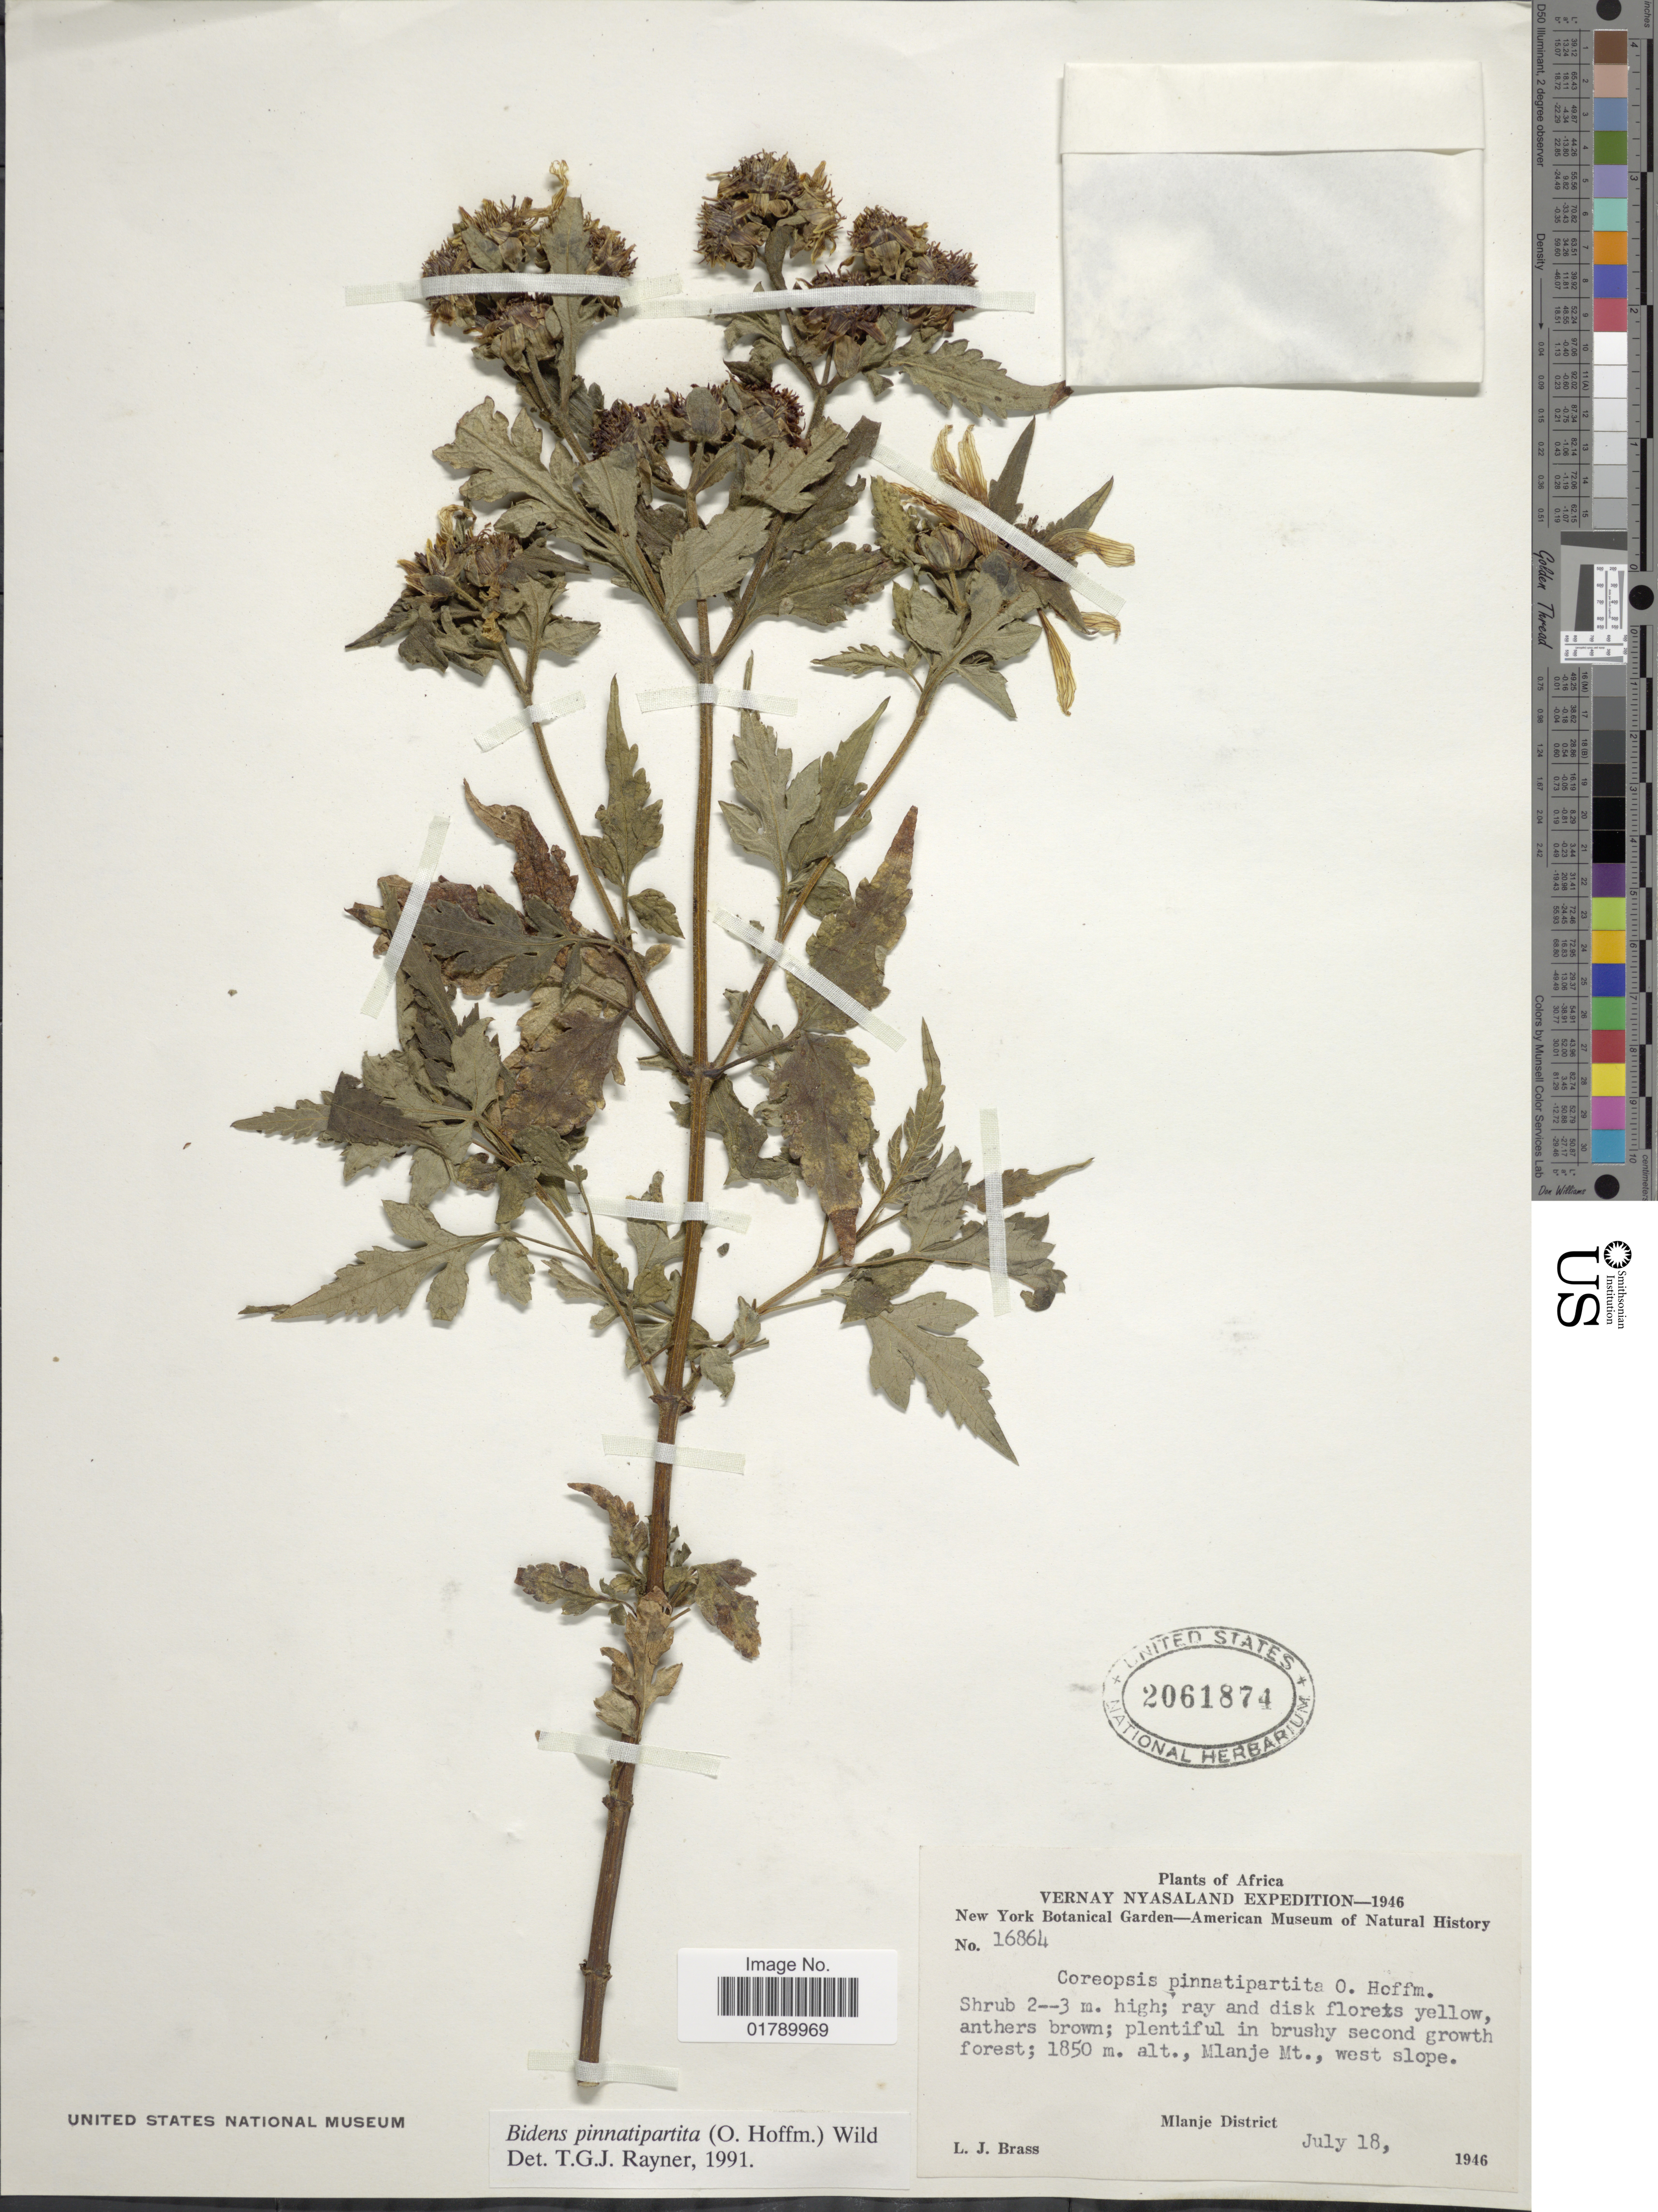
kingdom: Plantae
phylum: Tracheophyta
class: Magnoliopsida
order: Asterales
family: Asteraceae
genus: Bidens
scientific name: Bidens pinnatipartita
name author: (O. Hoffm.) Wild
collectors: L. J. Brass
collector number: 16864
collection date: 1946-07-18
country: Malawi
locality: Mlanje District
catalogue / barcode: US 2061874